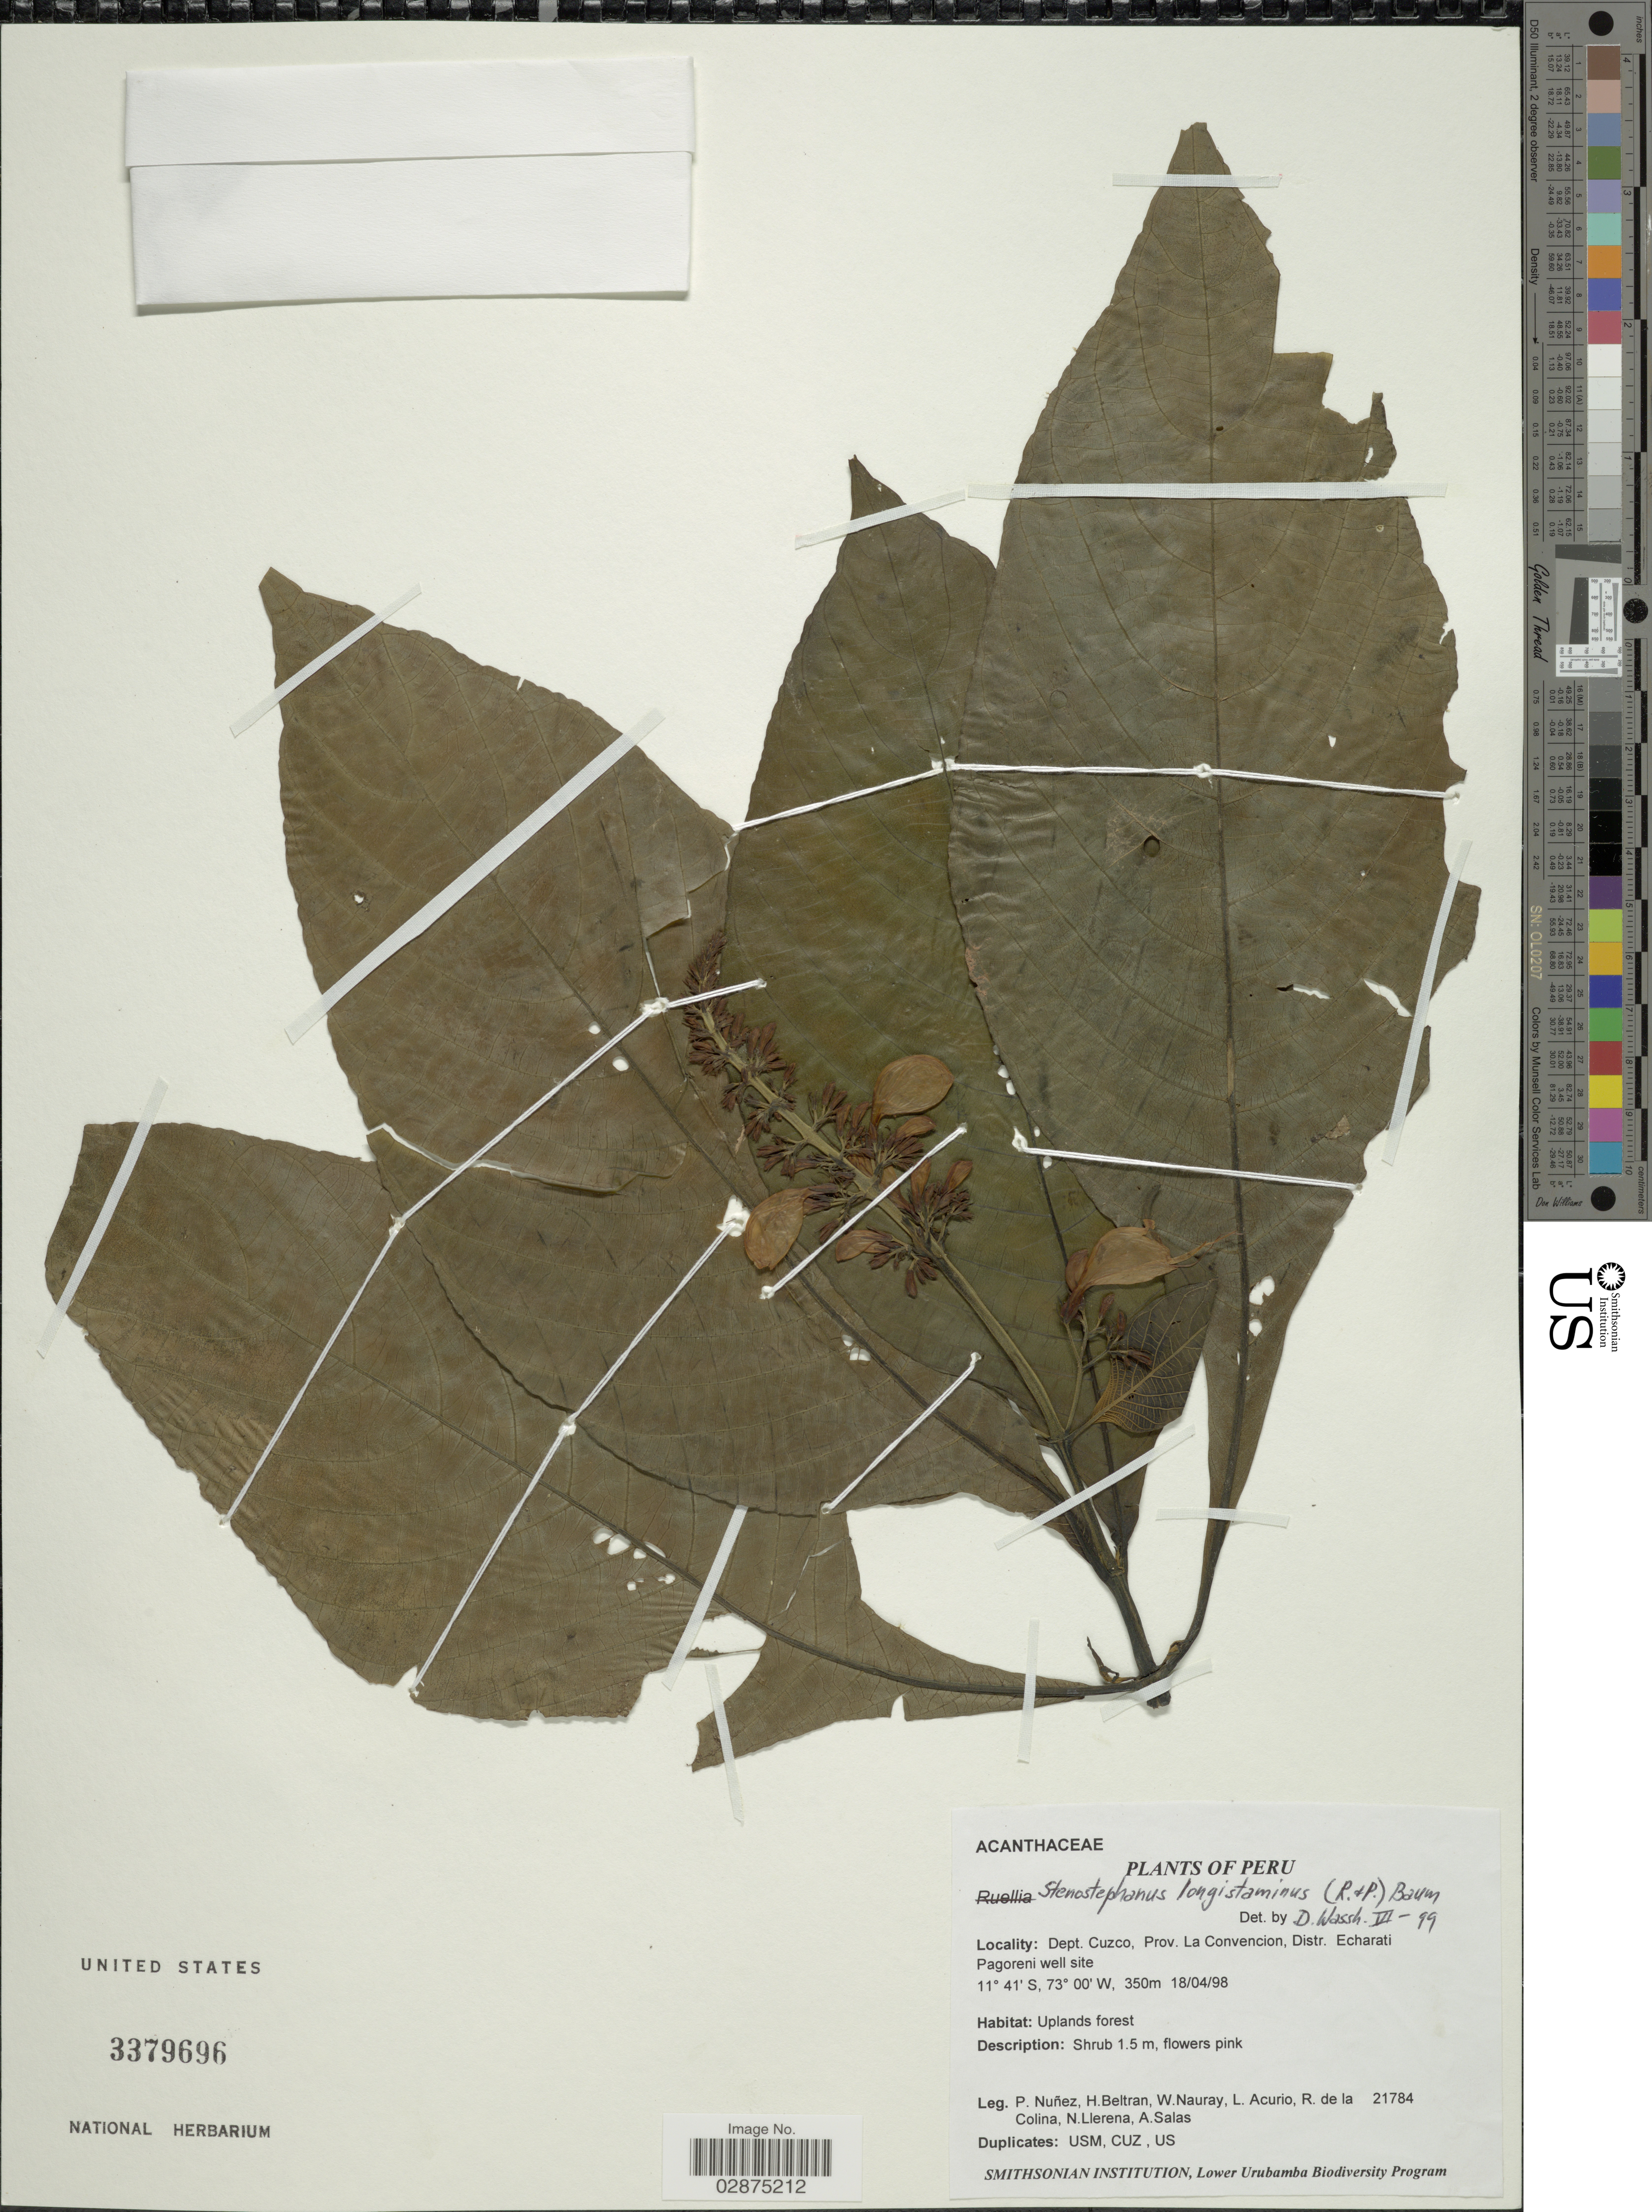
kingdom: Plantae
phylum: Tracheophyta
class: Magnoliopsida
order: Lamiales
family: Acanthaceae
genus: Stenostephanus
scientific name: Stenostephanus longistaminus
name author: (Ruiz & Pav.) V.M. Baum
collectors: P. Nuñez V., H. Beltran, W. Nauray, L. Acurio & et al.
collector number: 21784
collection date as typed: Transcribed d/m/y: 18/4/98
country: Peru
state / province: Cusco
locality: Dept. Cuzco, Prov. La Convencion, Distr. Echarati Pagoreni well site.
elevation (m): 350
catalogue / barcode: US 3379696